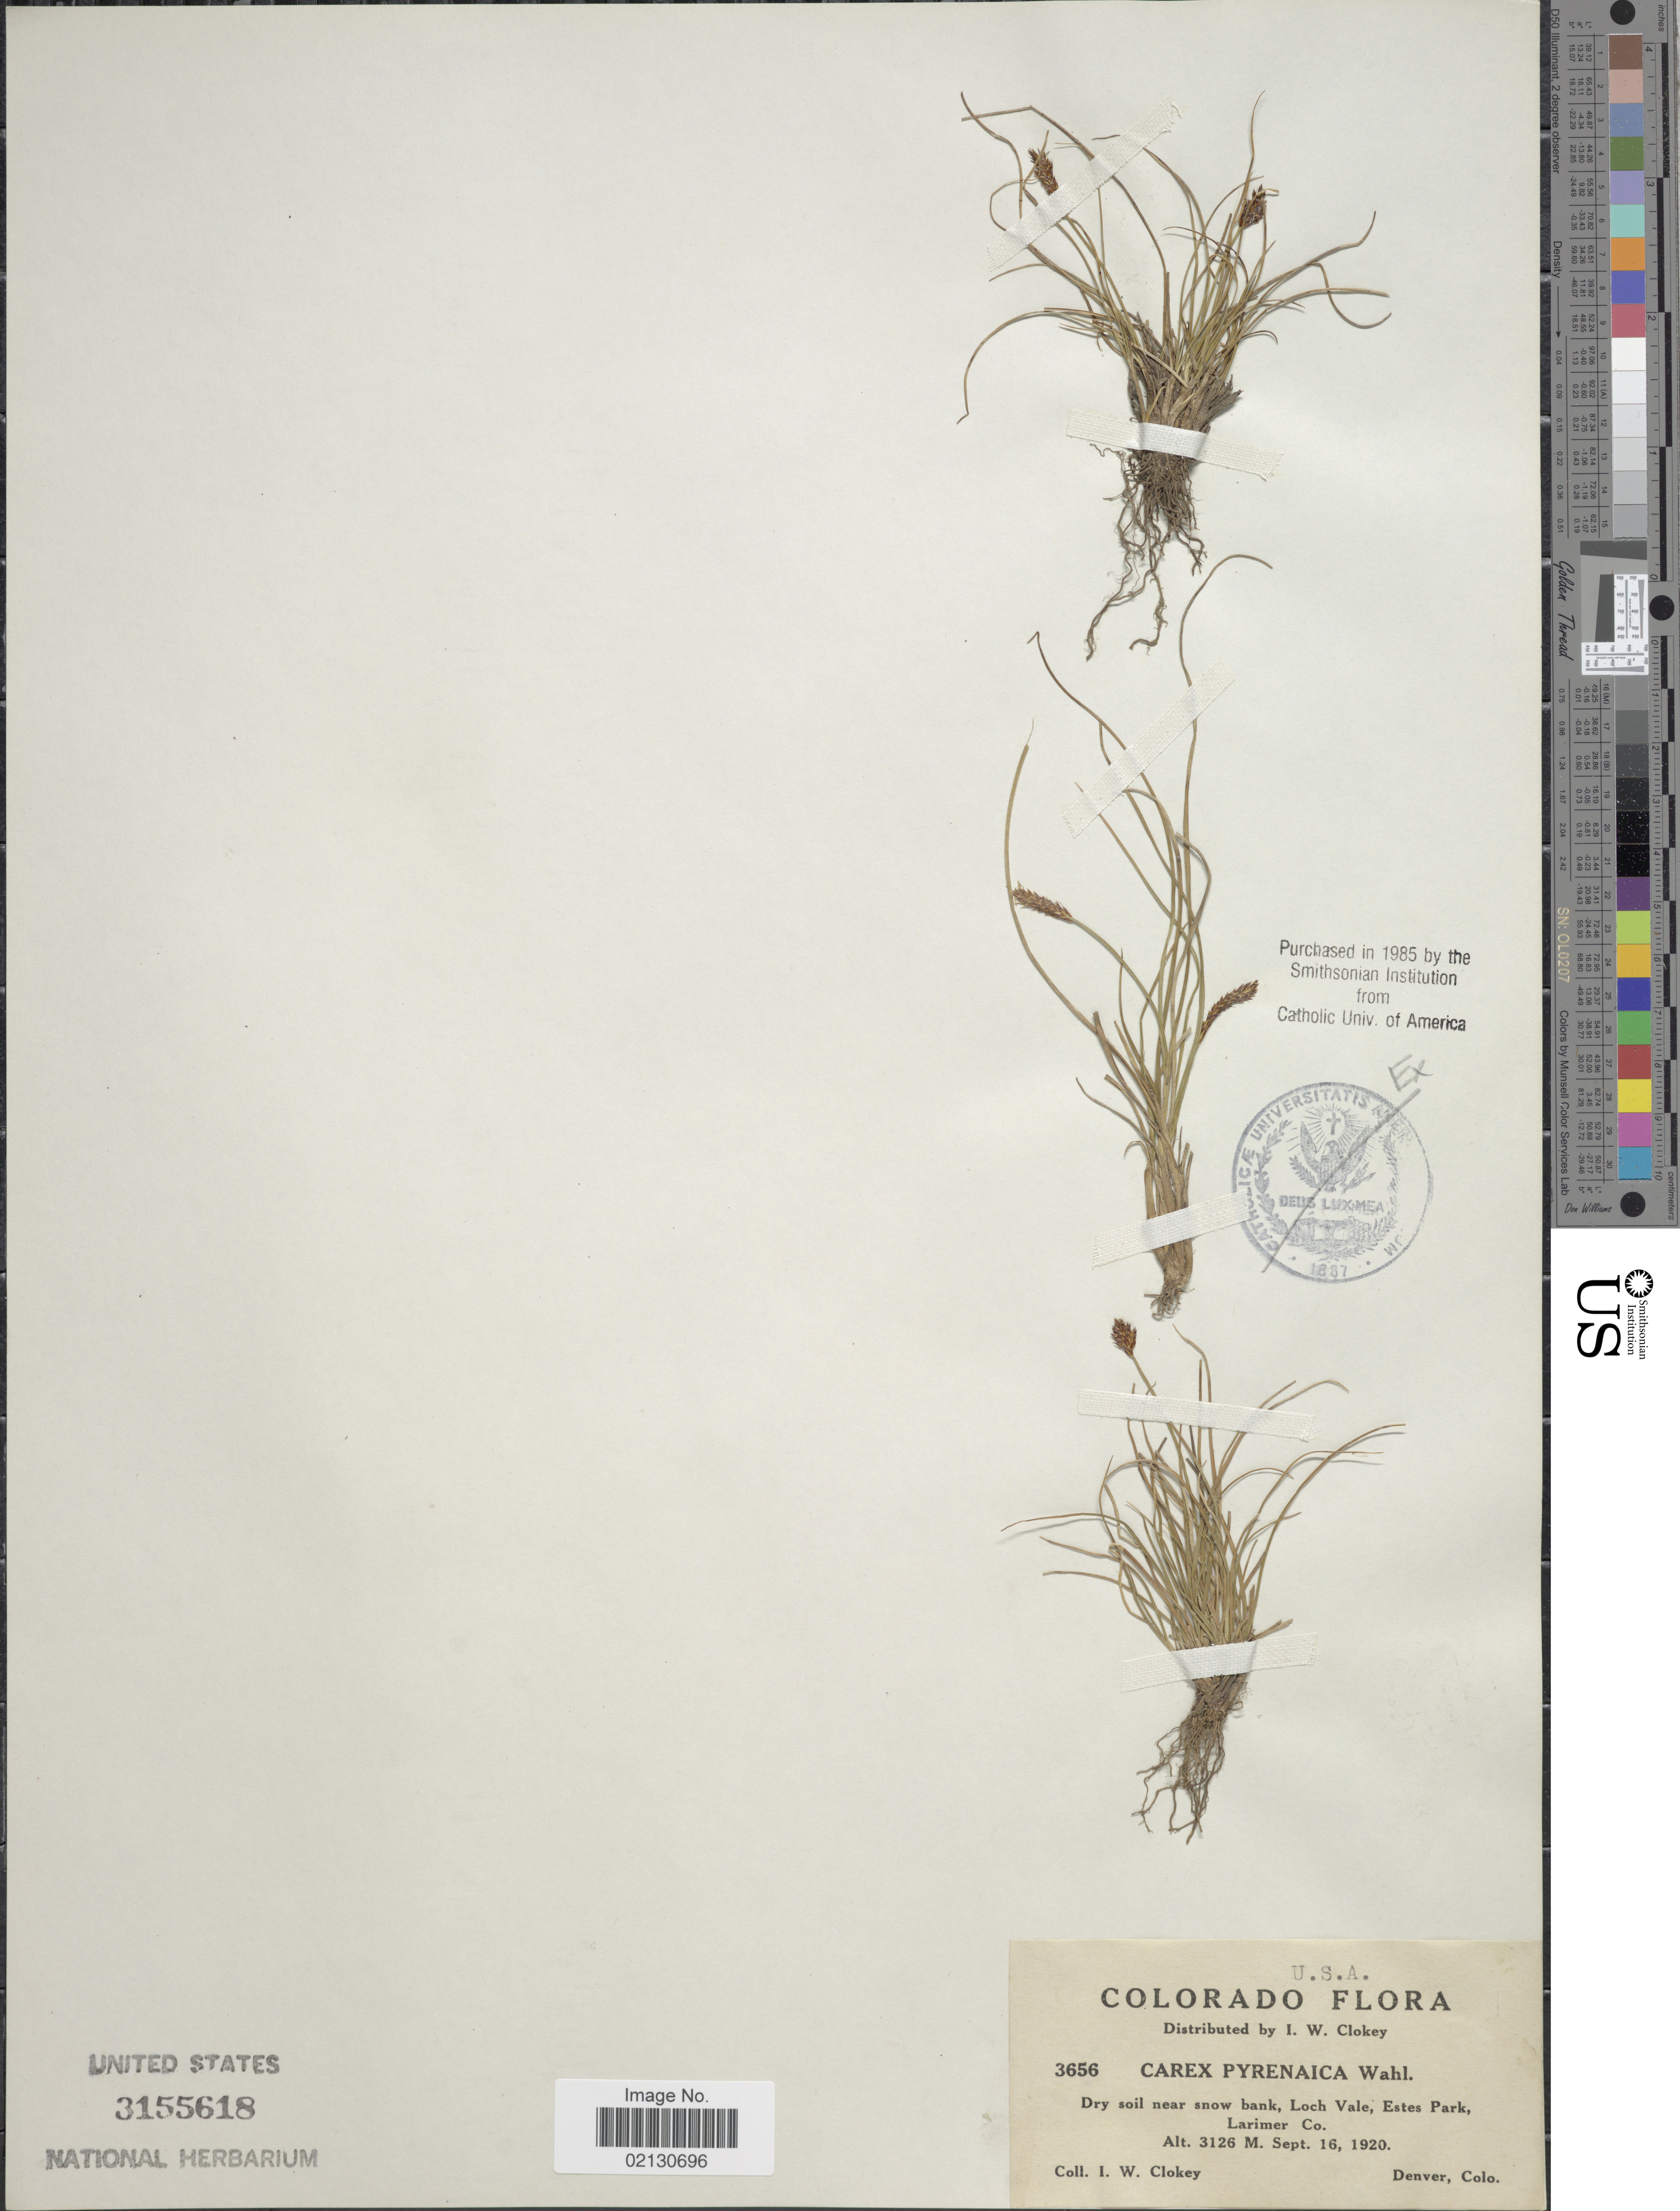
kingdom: Plantae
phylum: Tracheophyta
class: Liliopsida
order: Poales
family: Cyperaceae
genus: Carex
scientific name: Carex micropoda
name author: C.A. Mey.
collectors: I. W. Clokey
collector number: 3656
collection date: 1920-09-16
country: United States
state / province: Colorado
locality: Loch Vale, Estes Park, Larimer Co.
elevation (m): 3126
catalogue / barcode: US 3155618